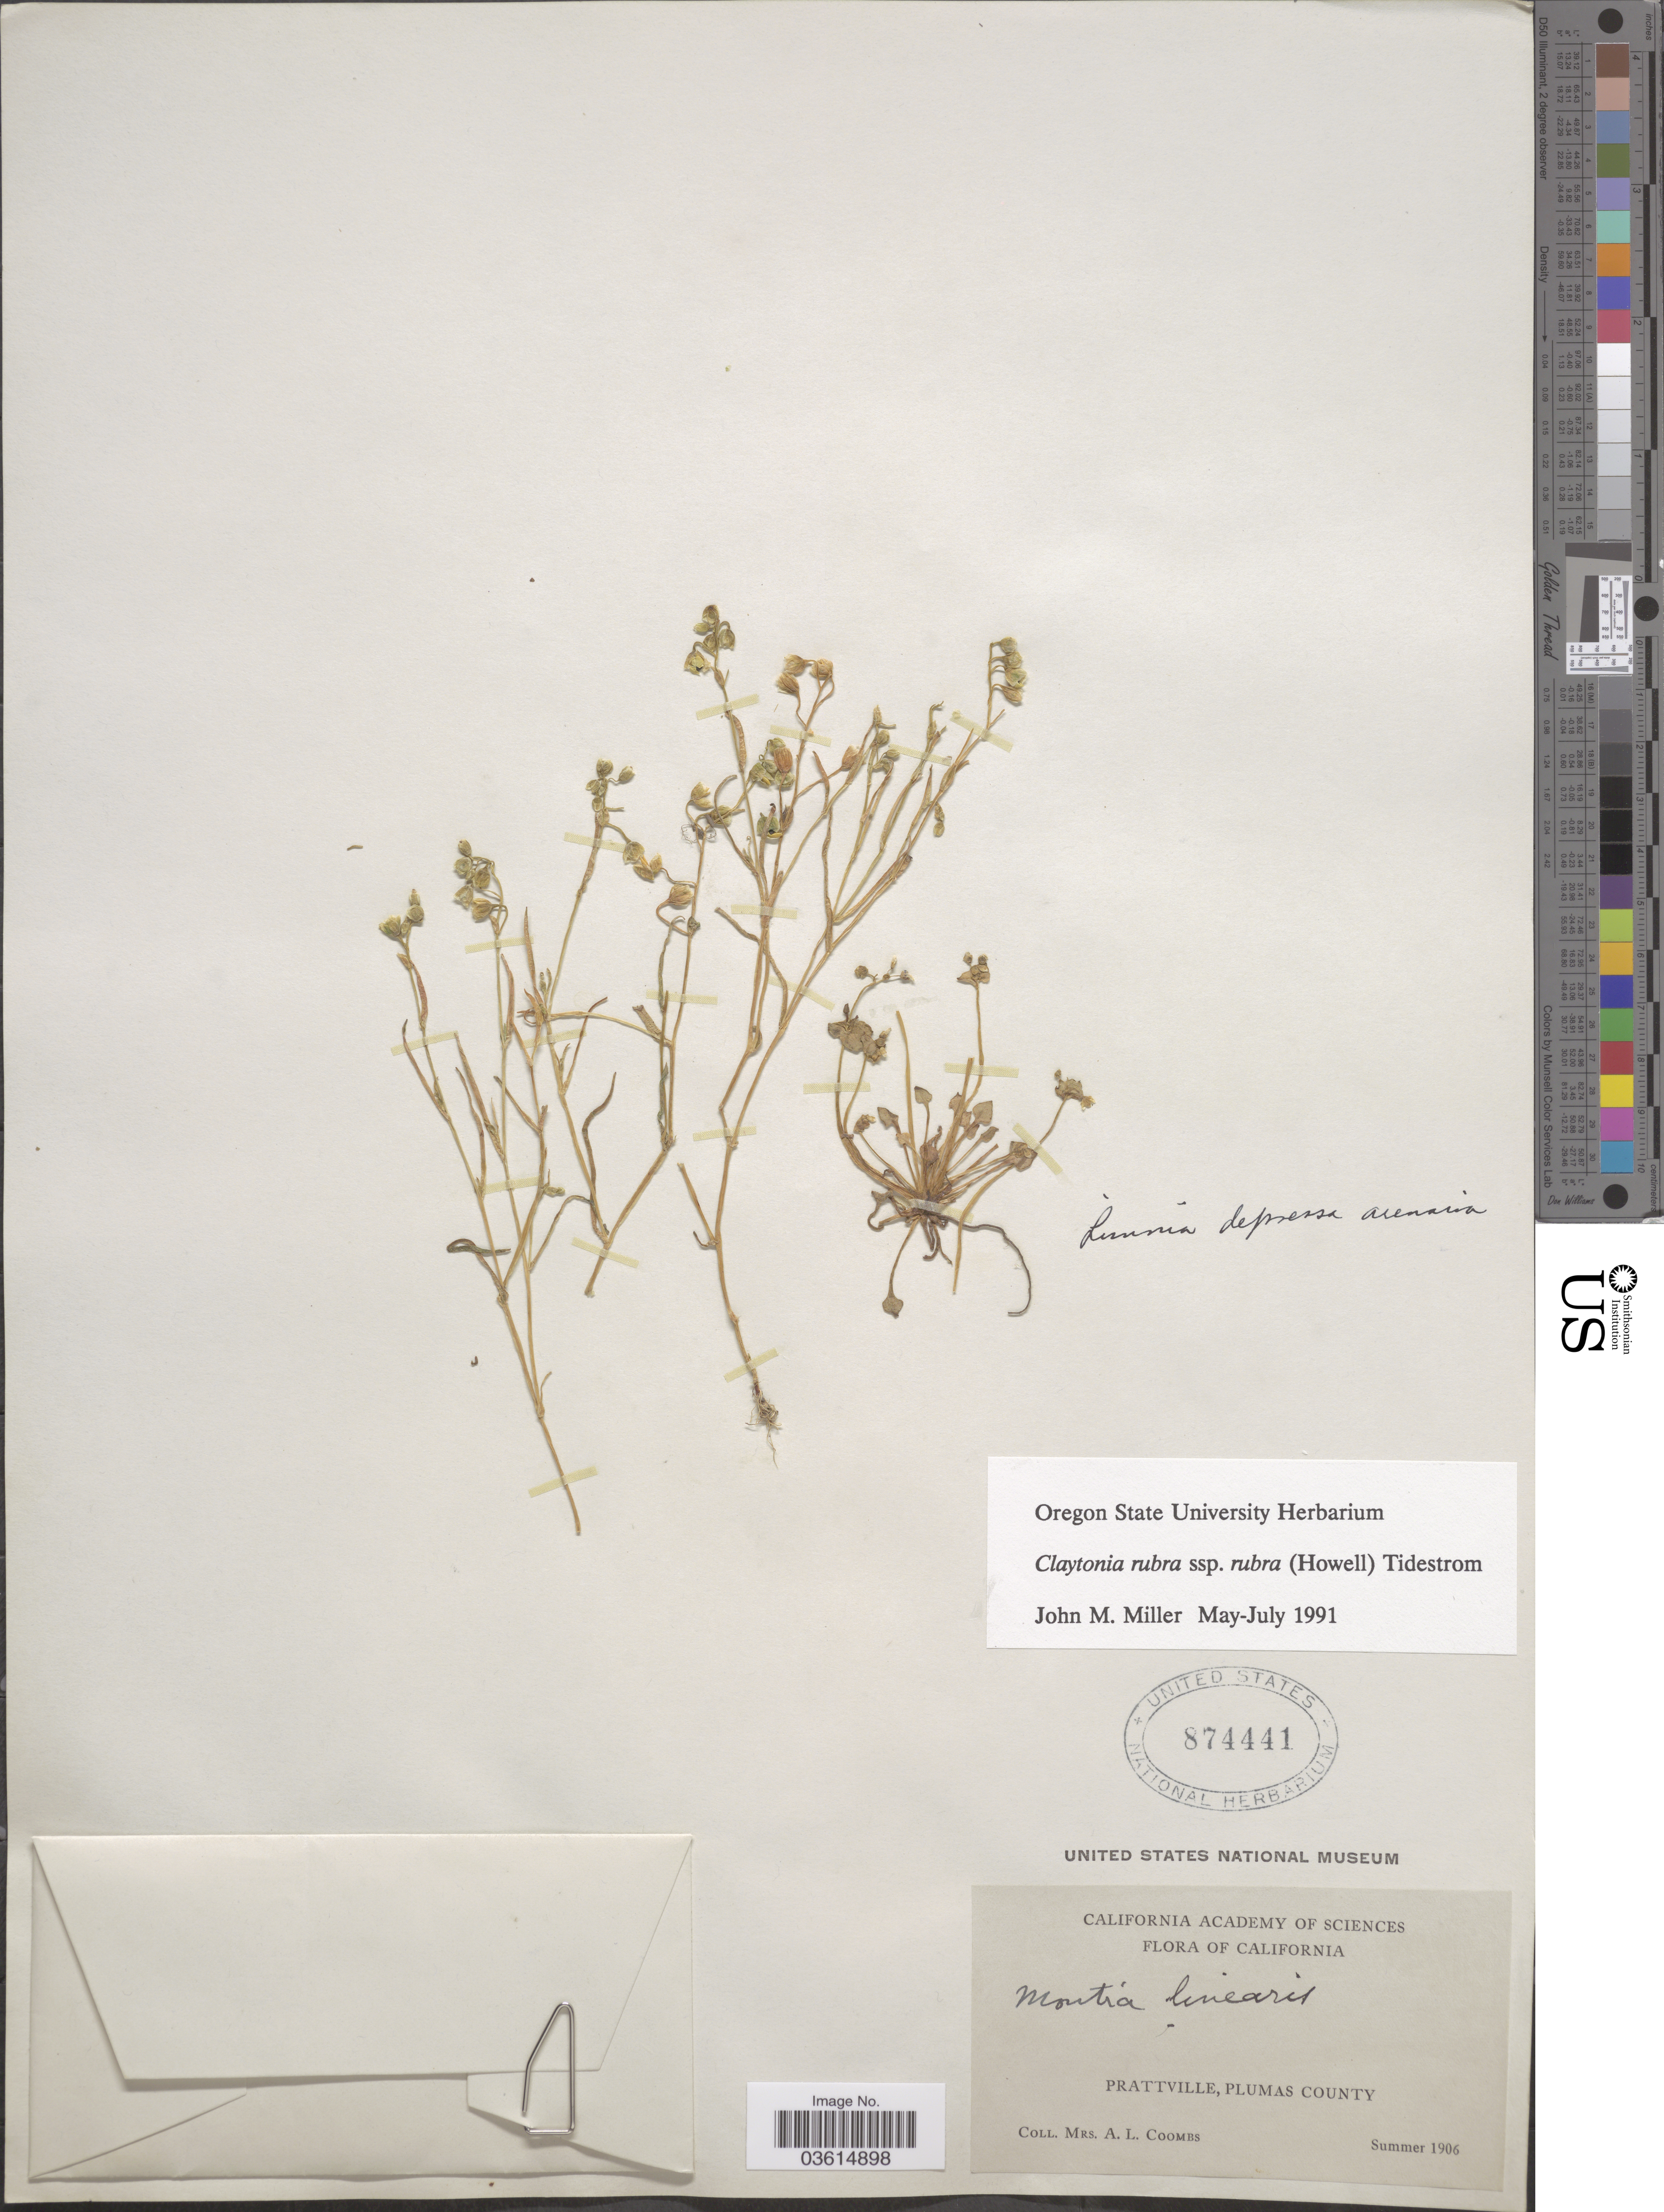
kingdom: Plantae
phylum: Tracheophyta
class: Magnoliopsida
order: Caryophyllales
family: Montiaceae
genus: Claytonia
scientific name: Claytonia rubra subsp. rubra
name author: (Howell) Tidestr.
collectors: A. Coombs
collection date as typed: Summer 1906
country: United States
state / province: California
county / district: Plumas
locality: Prattville, Plumas County.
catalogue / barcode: US 874441